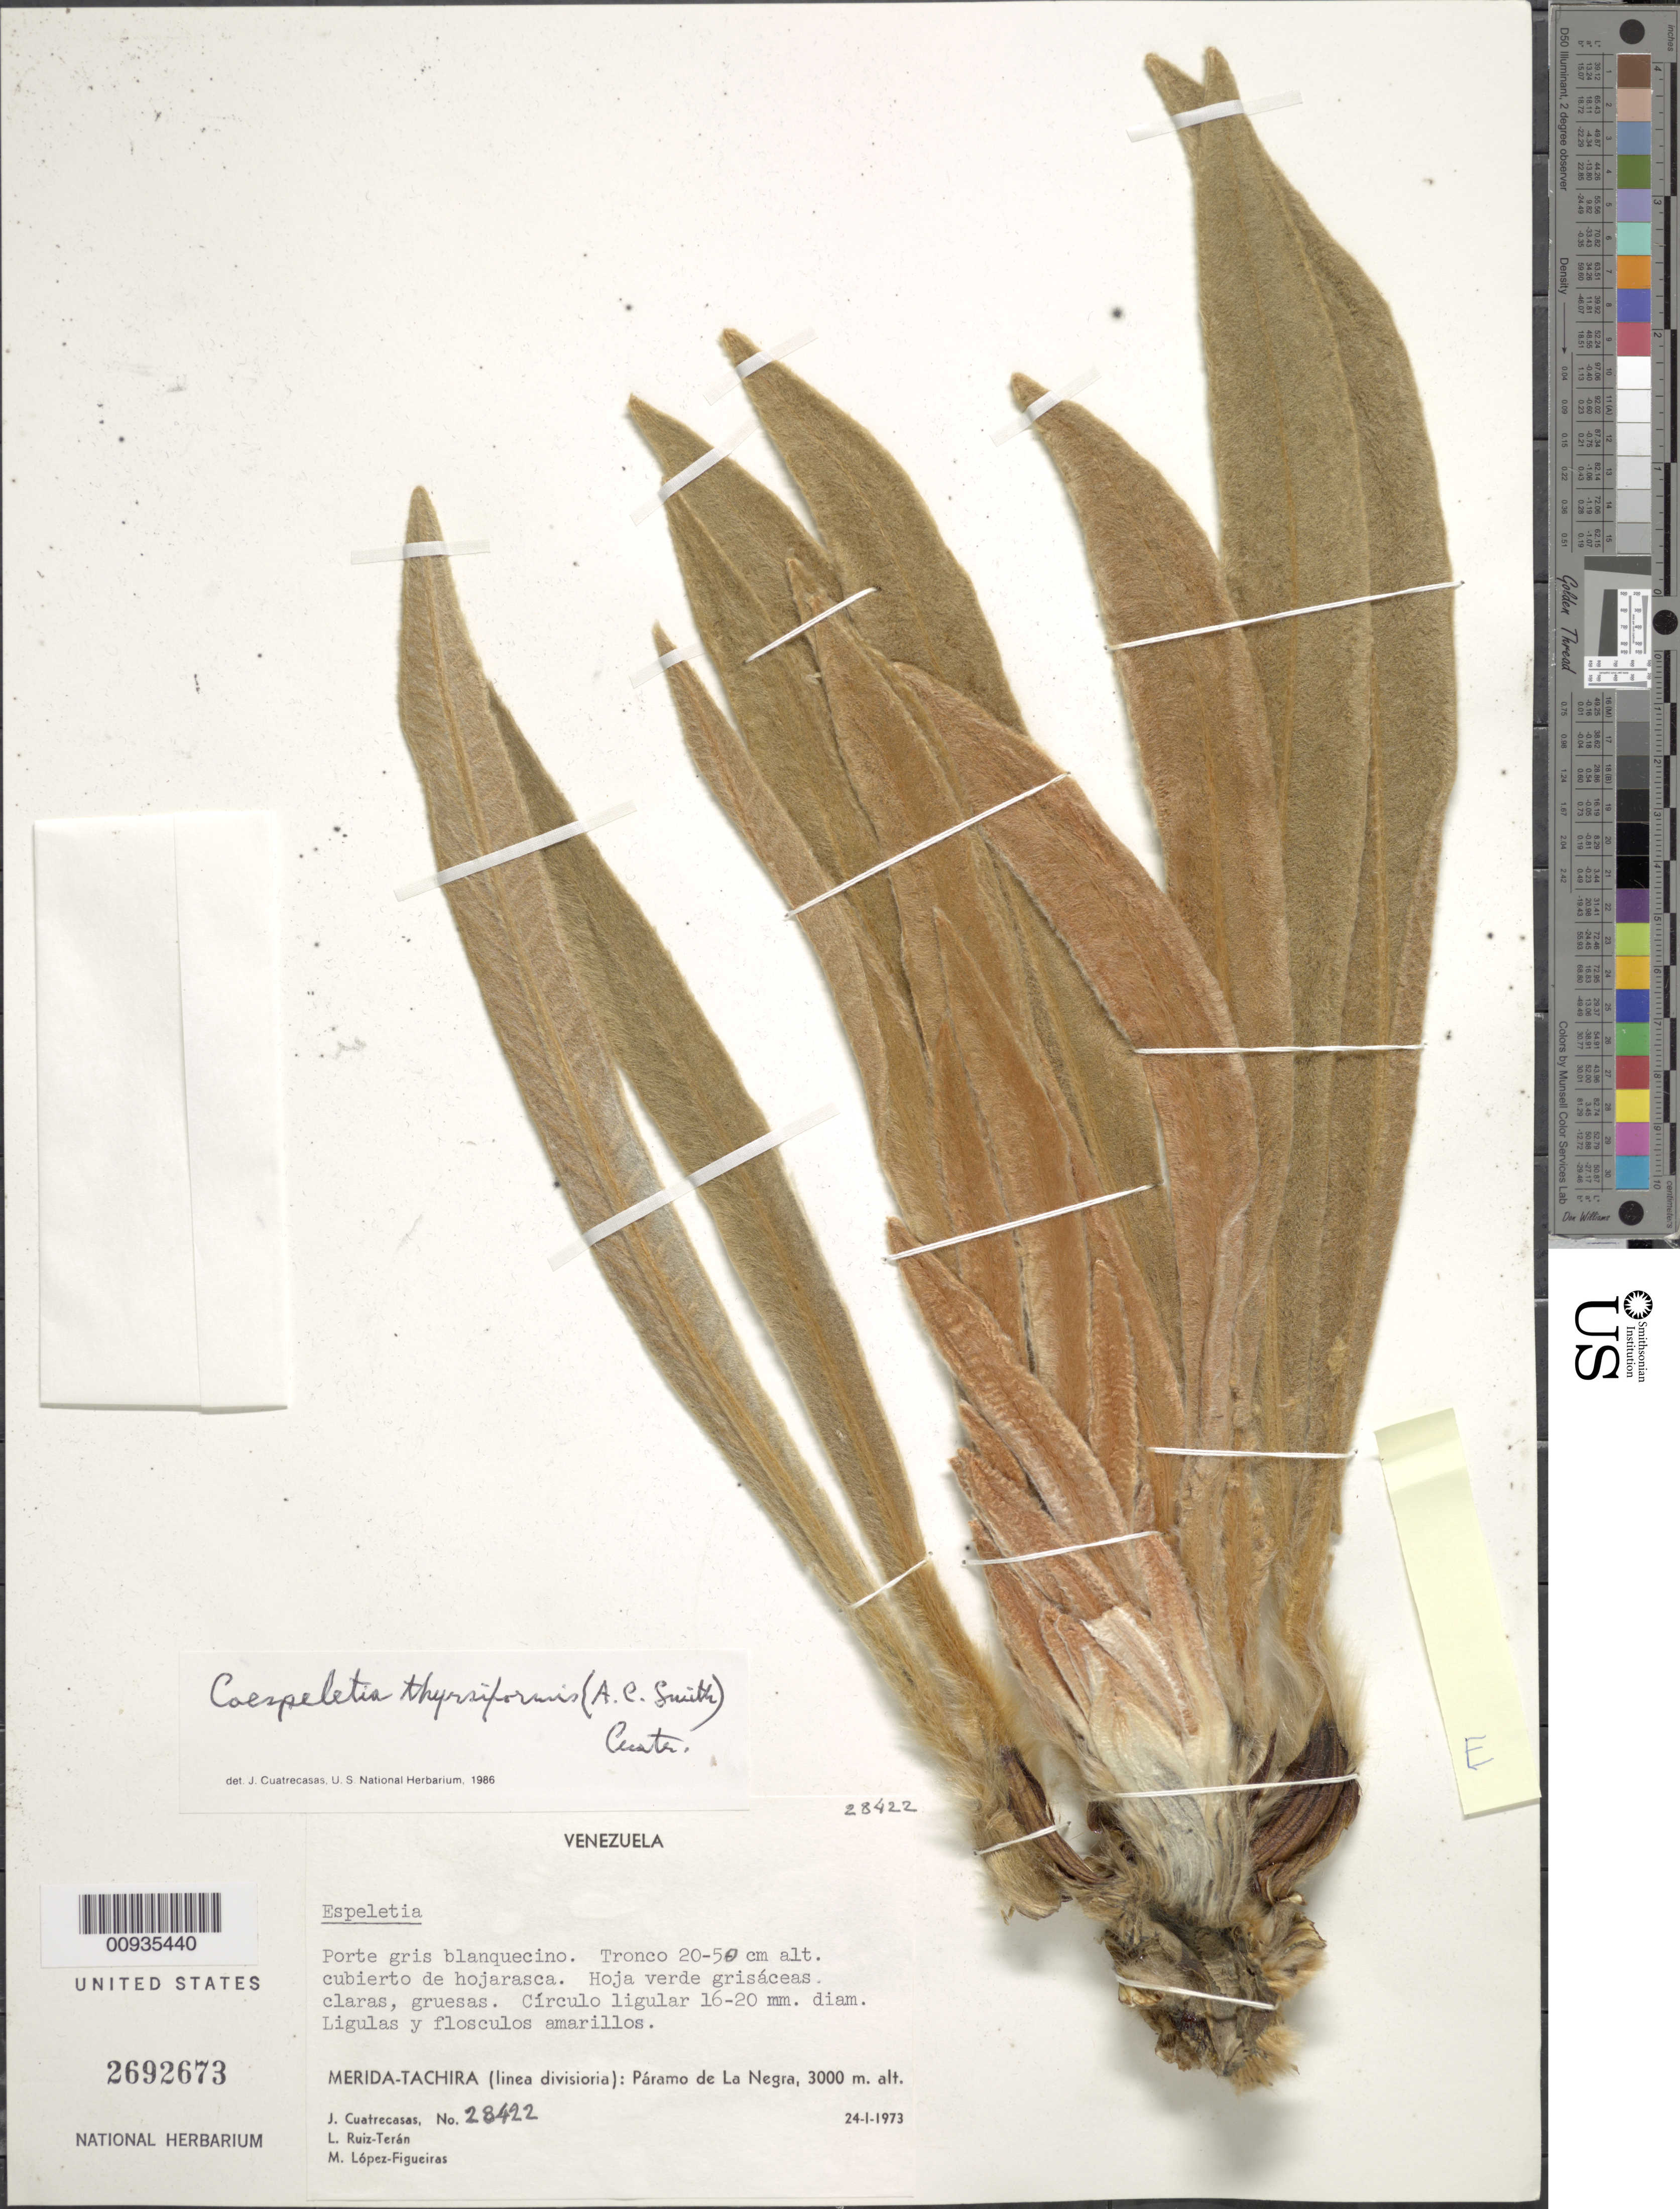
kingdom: Plantae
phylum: Tracheophyta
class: Magnoliopsida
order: Asterales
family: Asteraceae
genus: Coespeletia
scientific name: Coespeletia thyrsiformis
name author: (A.C. Sm.) Cuatrec.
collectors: J. Cuatrecasas, L. E. Ruíz-Terán & M. López Figueiras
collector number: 28422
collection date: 1973-01-24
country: Venezuela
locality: Páramo de La Negra. Mérida-Táchira (linea divisoria).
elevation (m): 3000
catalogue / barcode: US 2692673